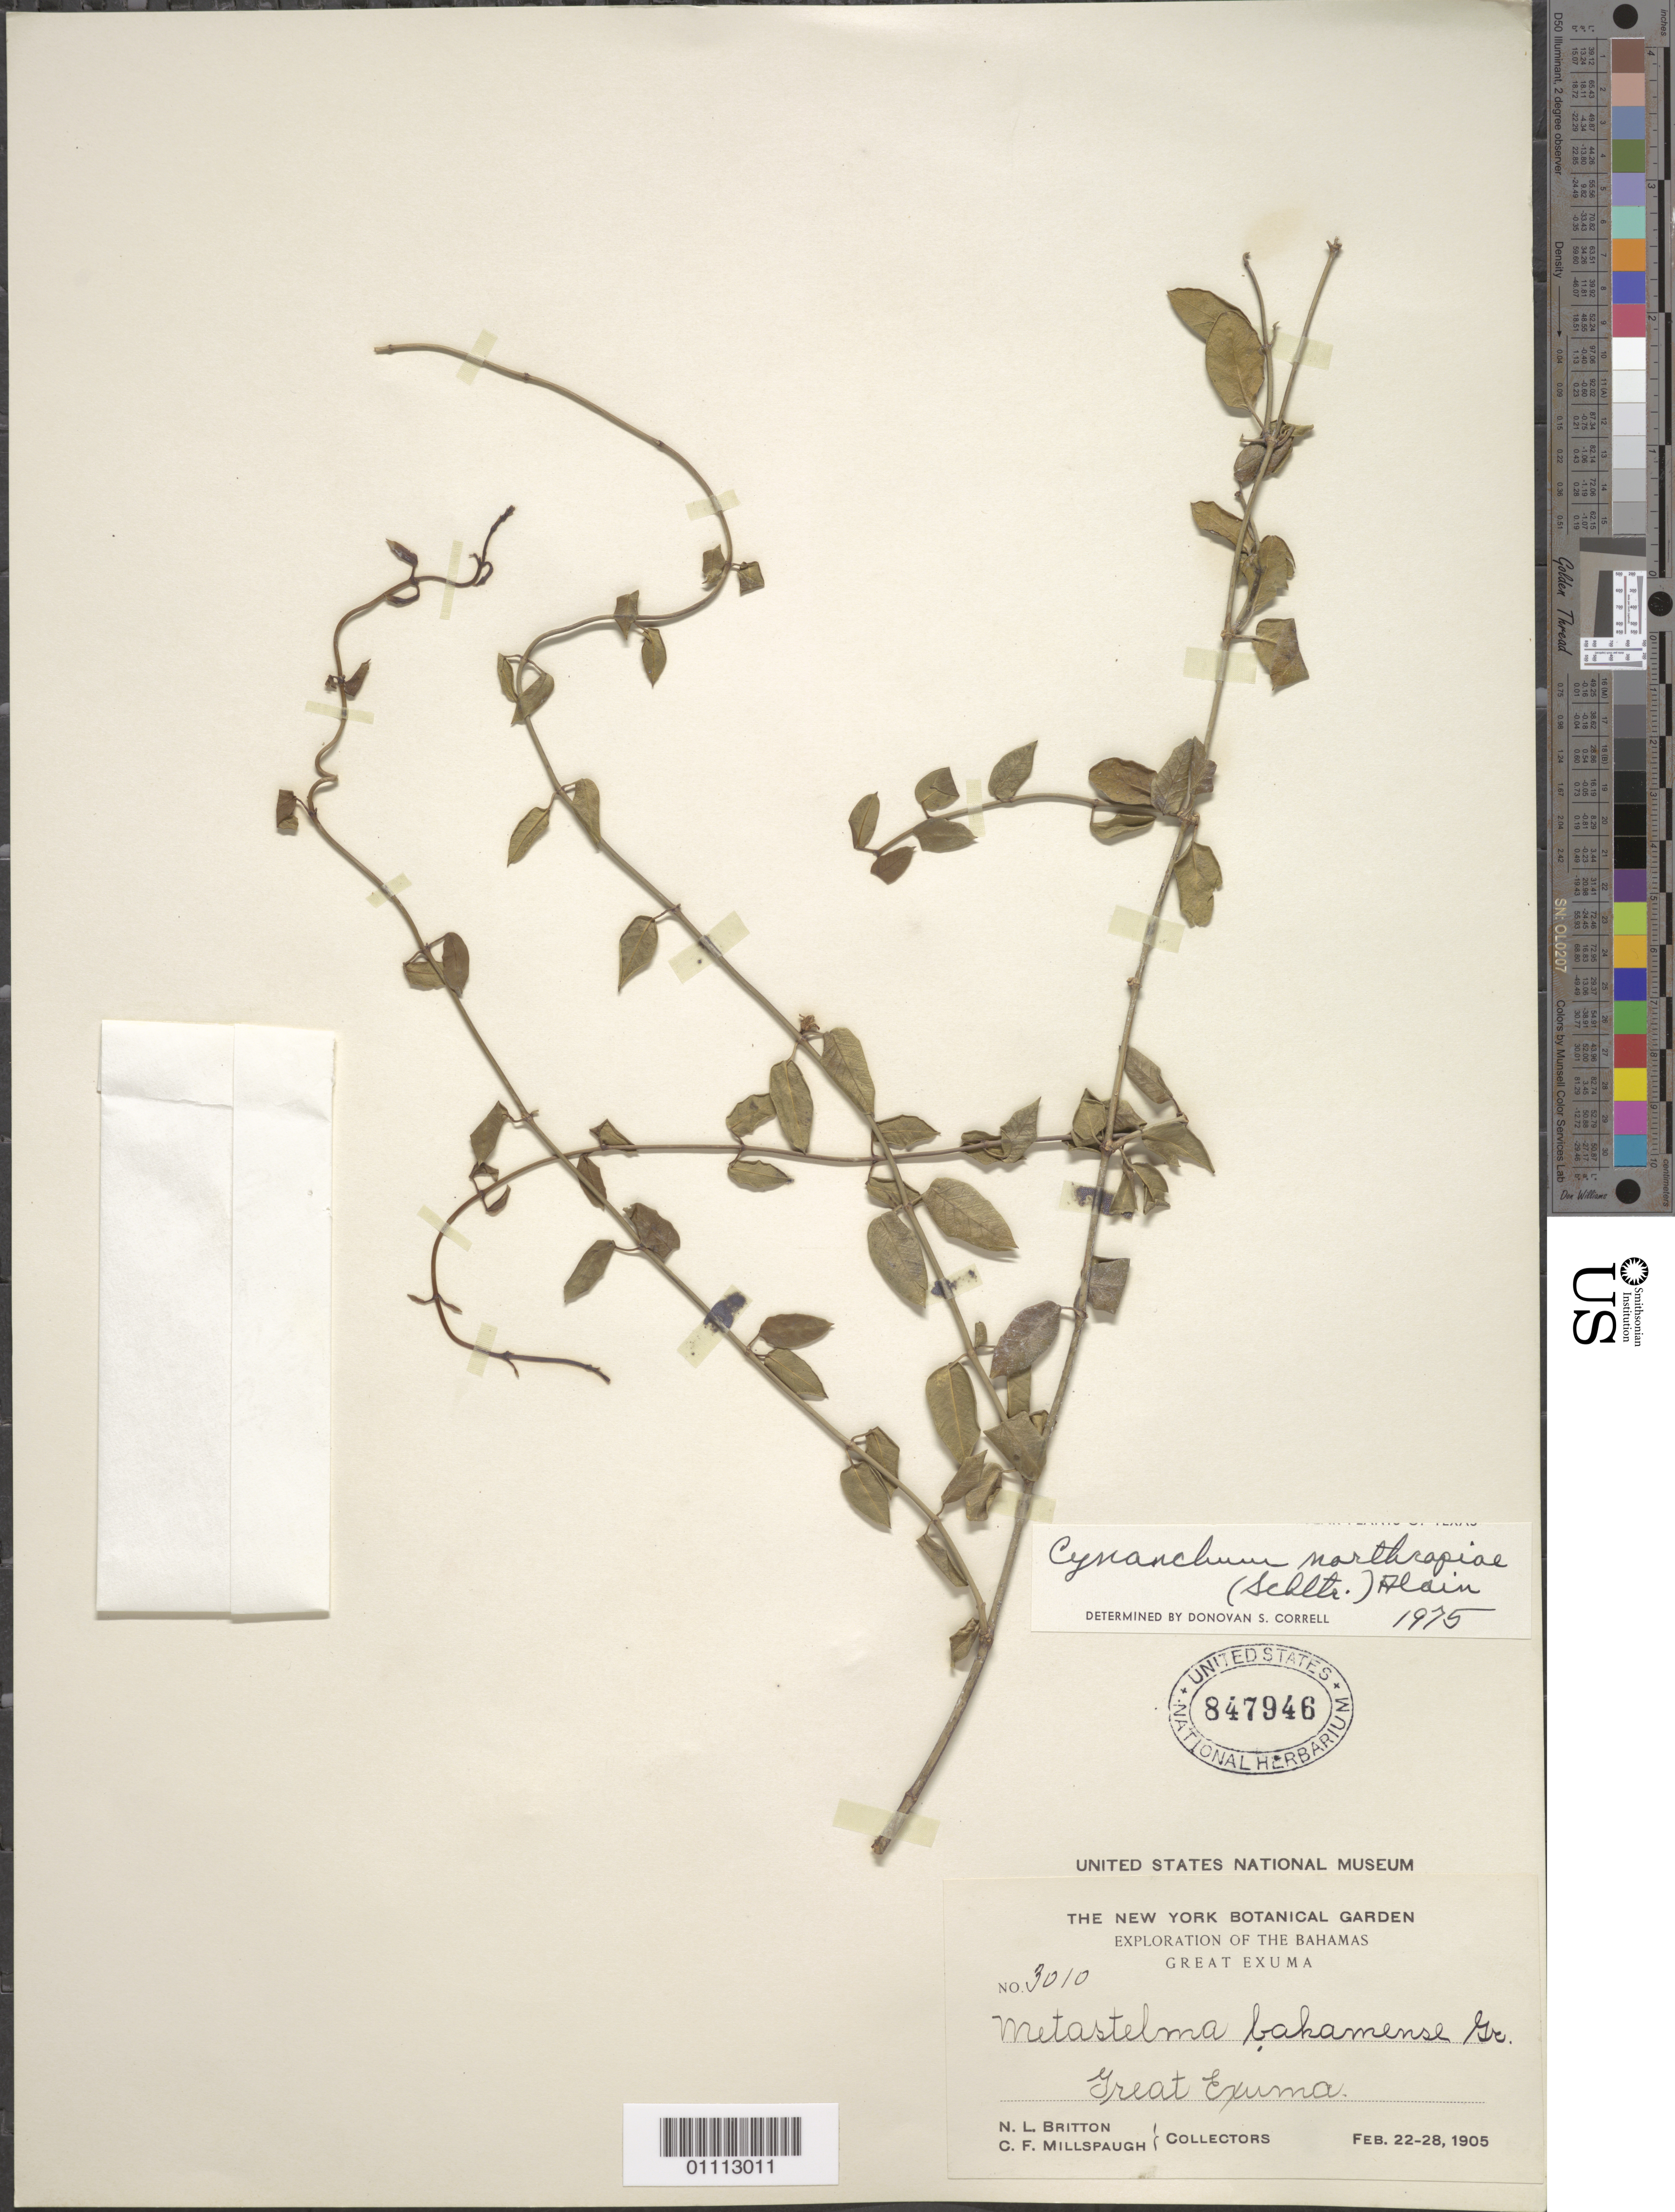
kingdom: Plantae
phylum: Tracheophyta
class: Magnoliopsida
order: Gentianales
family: Apocynaceae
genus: Cynanchum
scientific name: Cynanchum northropiae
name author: (Schltdl.) Alain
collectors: N. Britton & C. F. Millspaugh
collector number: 3010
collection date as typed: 22 Feb 1905 to 28 Feb 1905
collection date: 1905-02-22/1905-02-28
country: Bahamas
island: Great Exuma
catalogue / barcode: US 847946